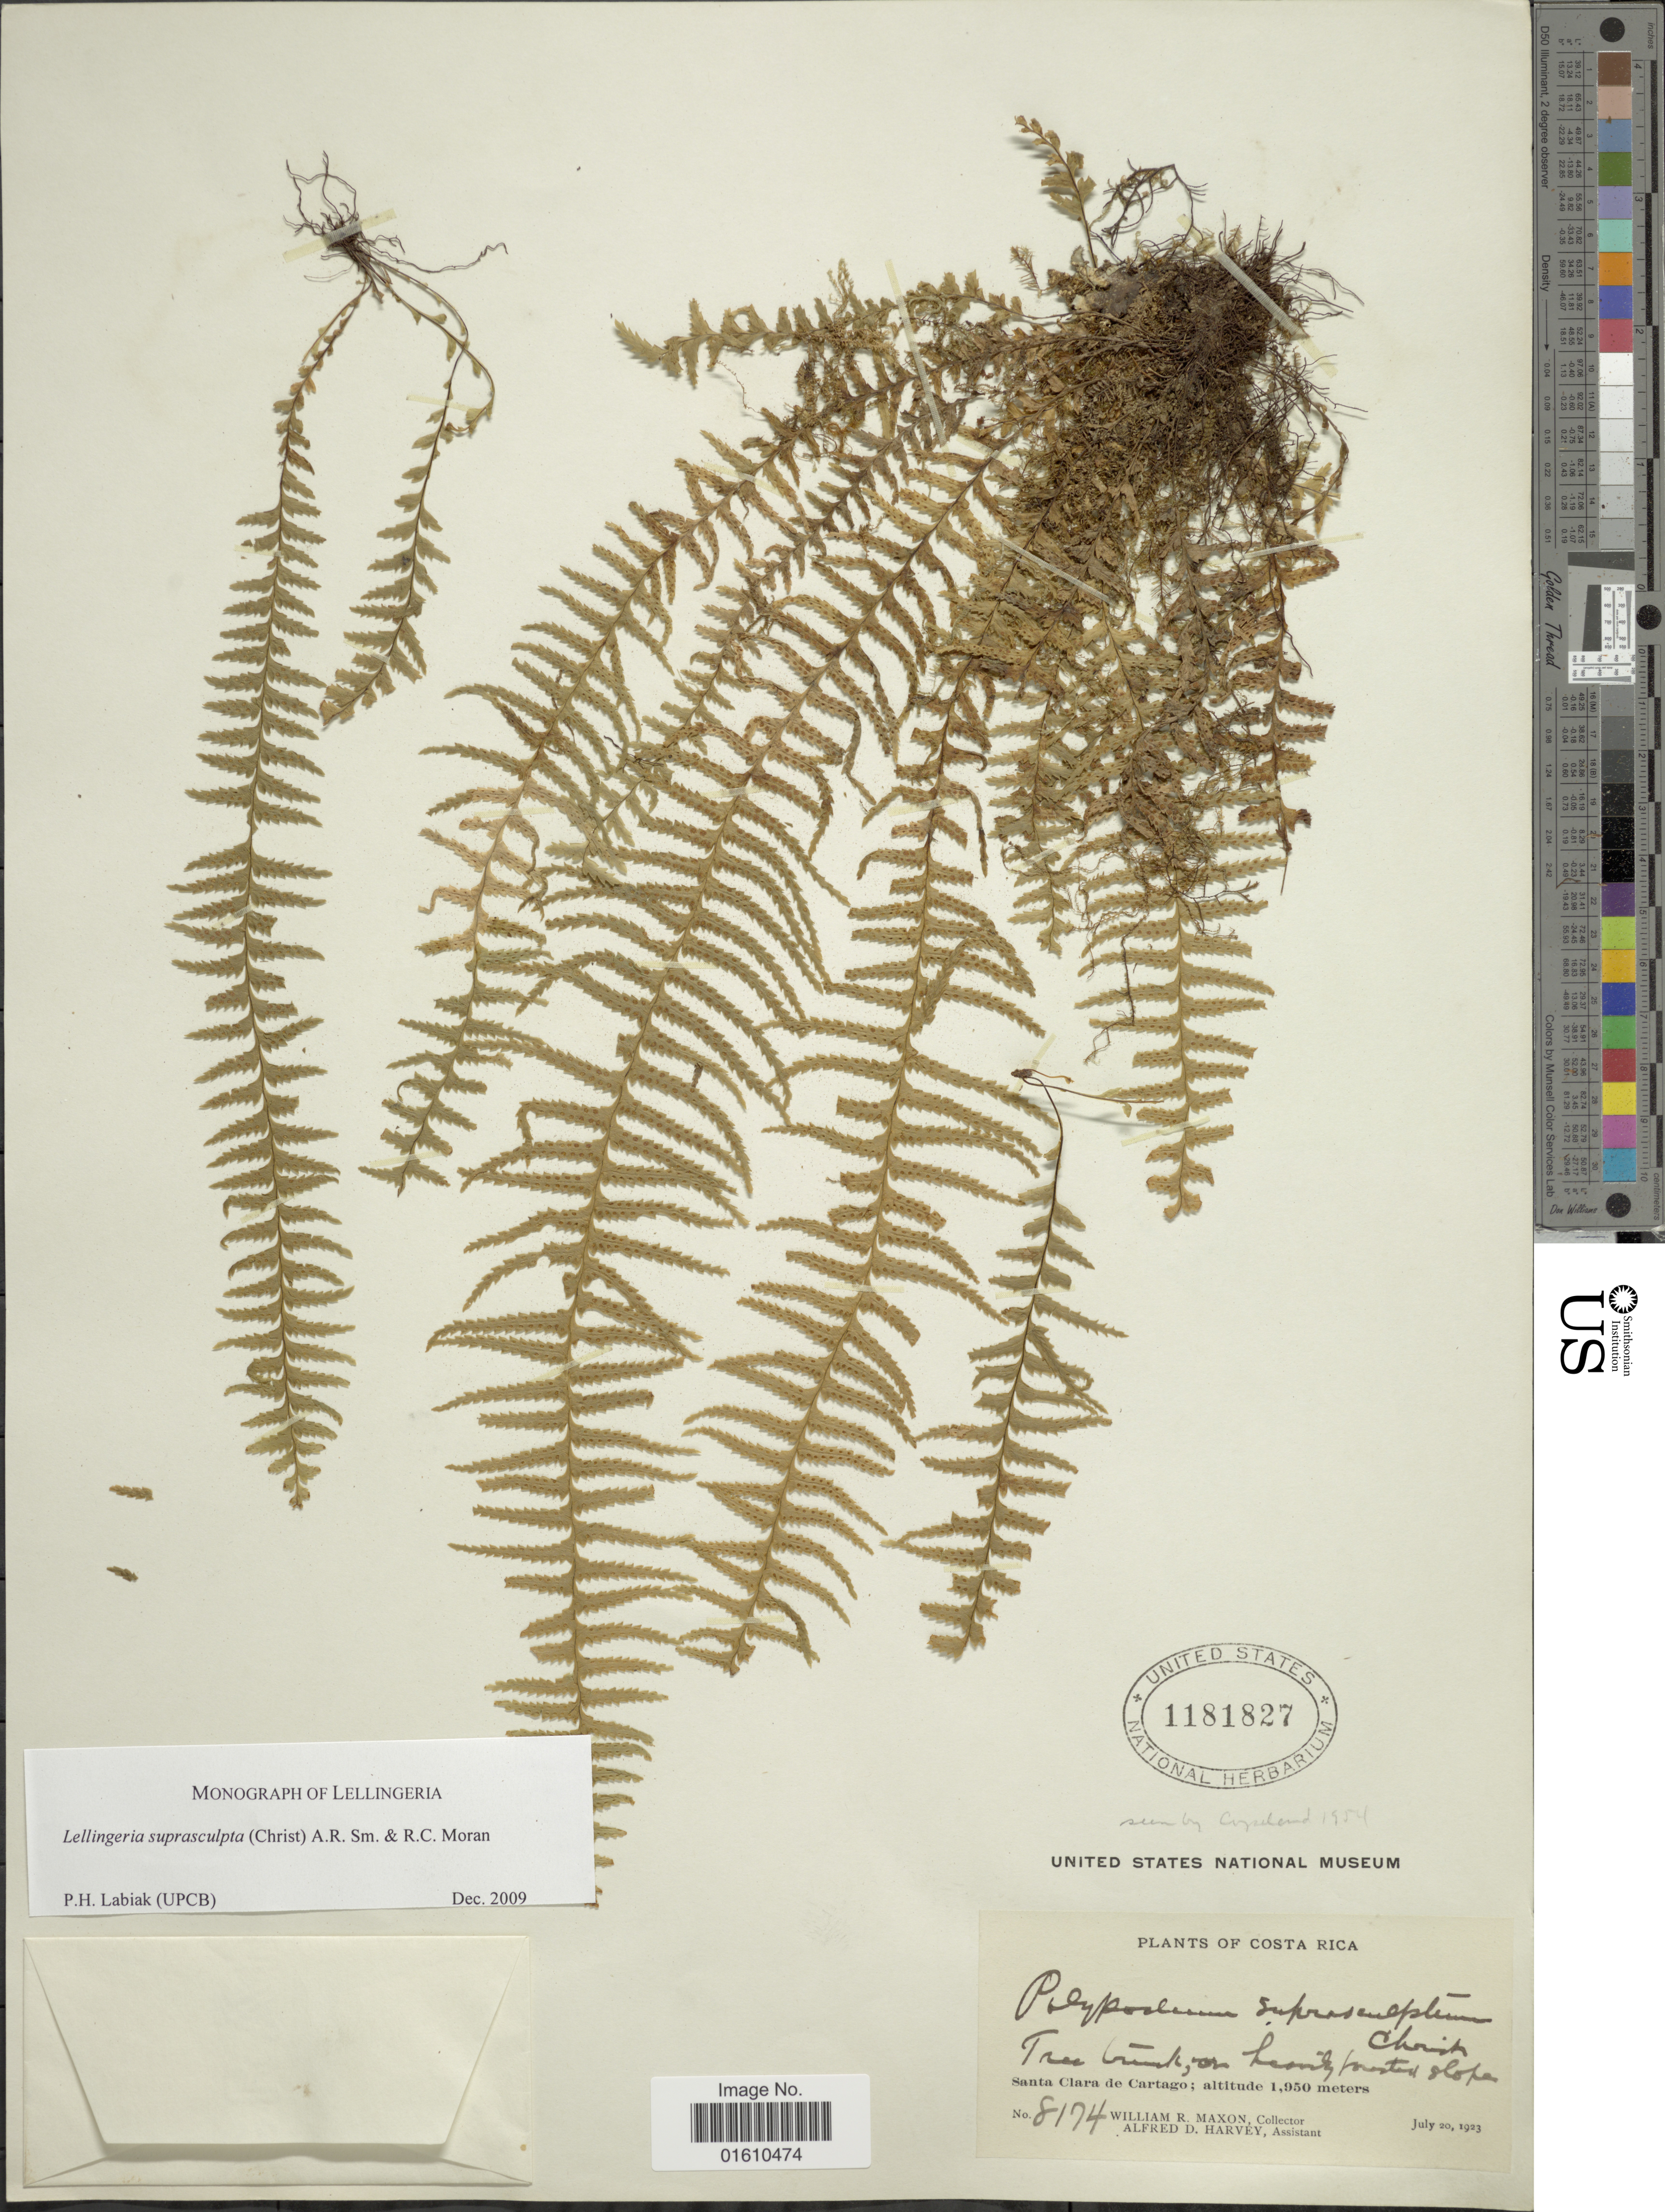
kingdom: Plantae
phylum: Tracheophyta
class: Polypodiopsida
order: Polypodiales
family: Polypodiaceae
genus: Lellingeria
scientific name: Lellingeria suprasculpta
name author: (Christ) A.R. Sm. & R.C. Moran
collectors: W. R. Maxon & A. D. Harvey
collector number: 8174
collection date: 1923-07-20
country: Costa Rica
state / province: Cartago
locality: Santa Clara de Cartago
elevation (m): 1950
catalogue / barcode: US 1181827